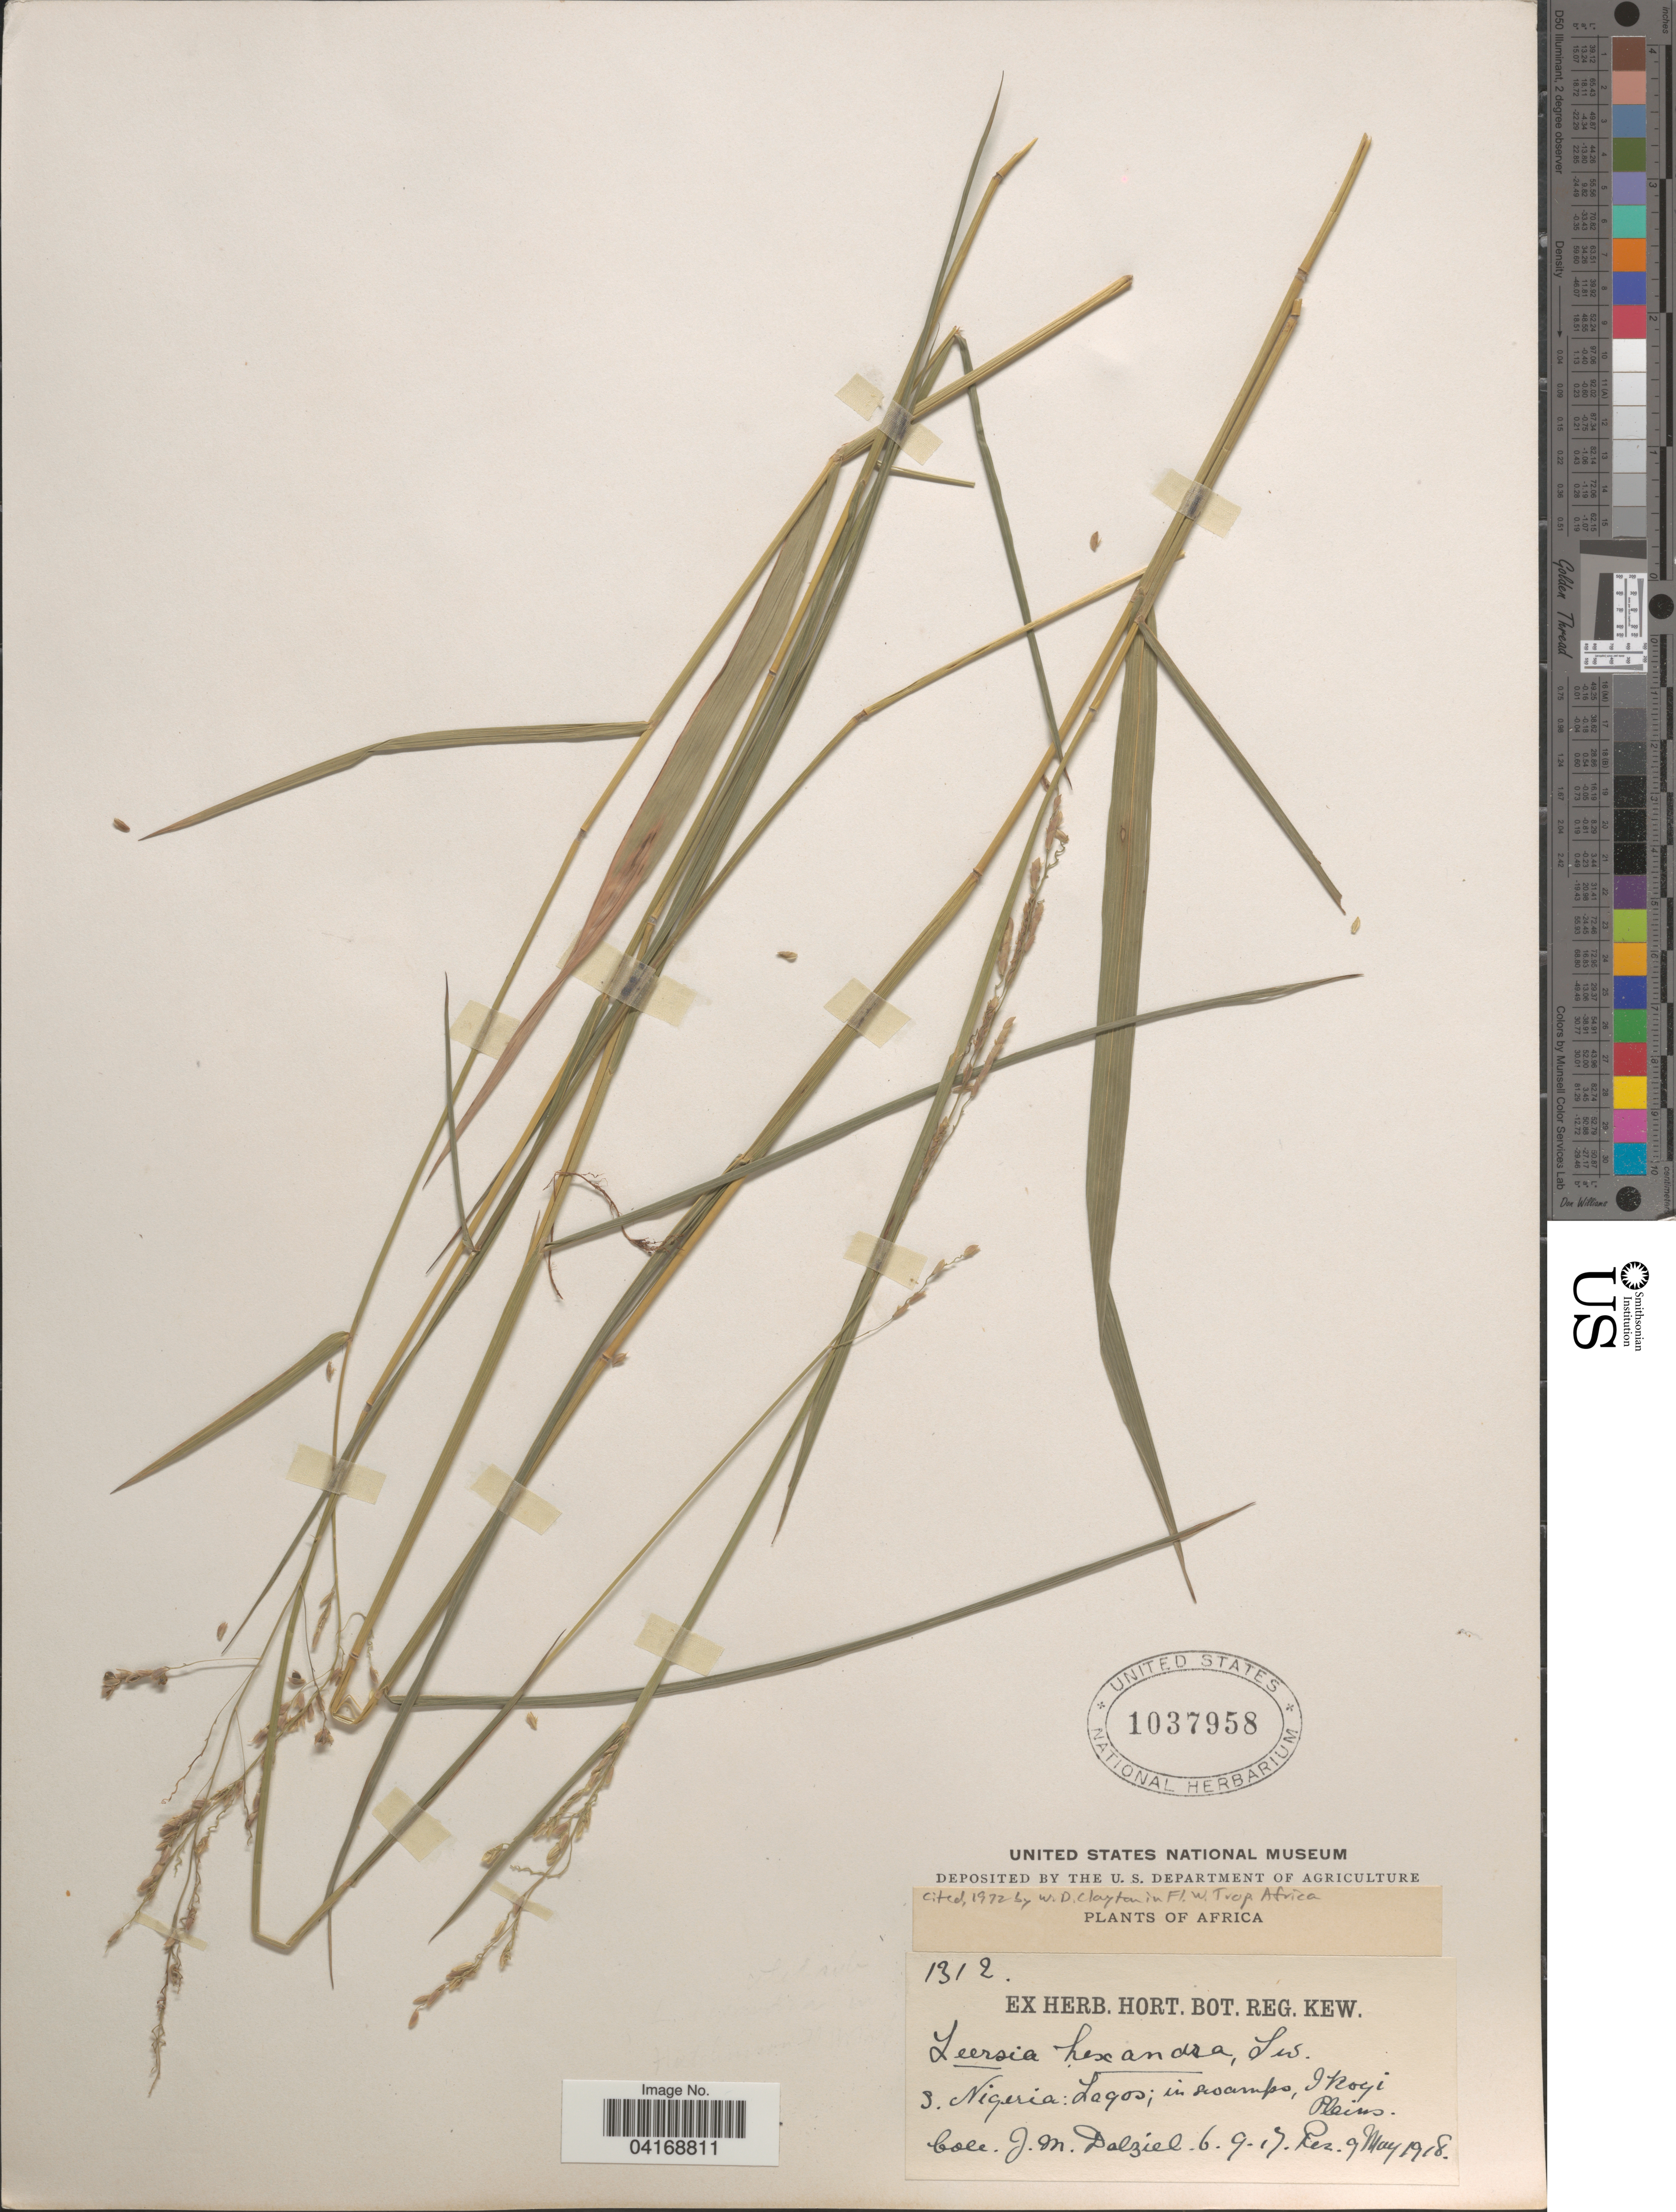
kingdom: Plantae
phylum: Tracheophyta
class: Liliopsida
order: Poales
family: Poaceae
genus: Leersia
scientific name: Leersia hexandra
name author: Sw.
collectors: J. Dalziel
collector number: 1312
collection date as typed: Transcribed d/m/y: 6/9/17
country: Nigeria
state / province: Lagos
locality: S. Nigeria, Ikoyi Plains.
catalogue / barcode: US 1037958